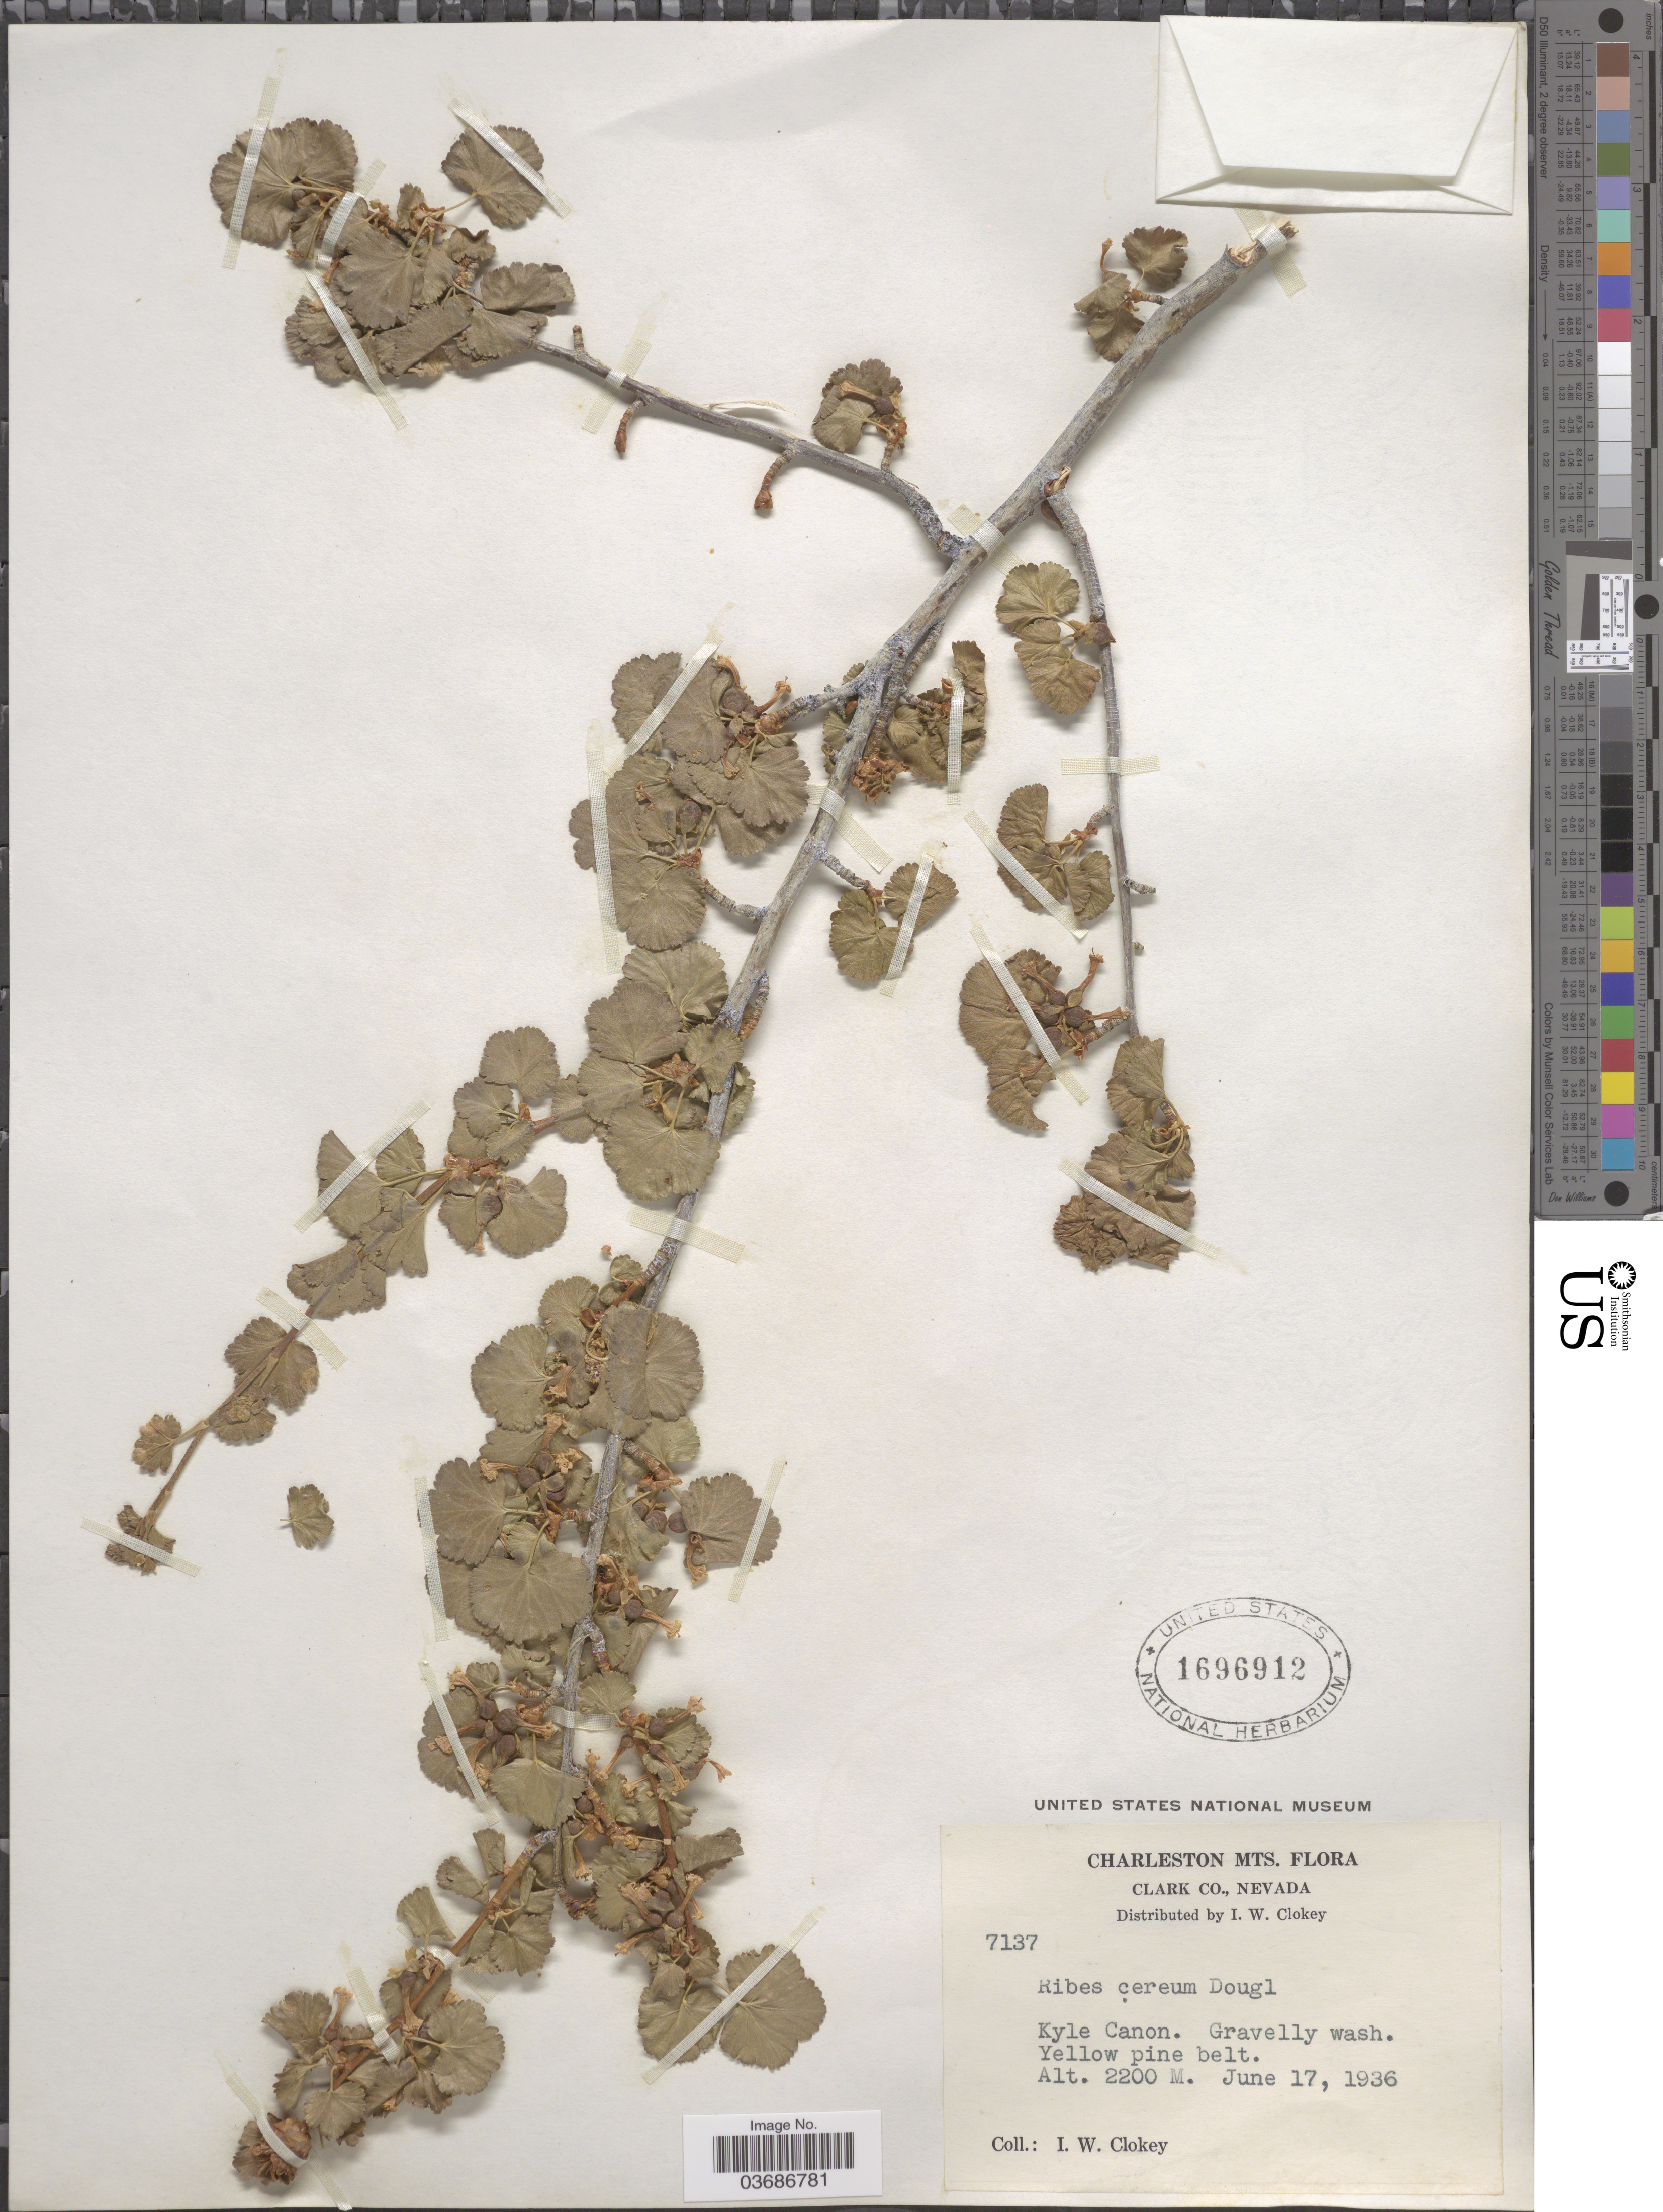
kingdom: Plantae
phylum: Tracheophyta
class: Magnoliopsida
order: Saxifragales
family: Grossulariaceae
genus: Ribes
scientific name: Ribes cereum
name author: Douglas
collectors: I. W. Clokey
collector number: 7137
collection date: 1936-06-17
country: United States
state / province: Nevada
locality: Charleston Mts. Clark Co. Kyle Canon. Gravelly wash. Yellow pine belt.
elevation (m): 2200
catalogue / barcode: US 1696912